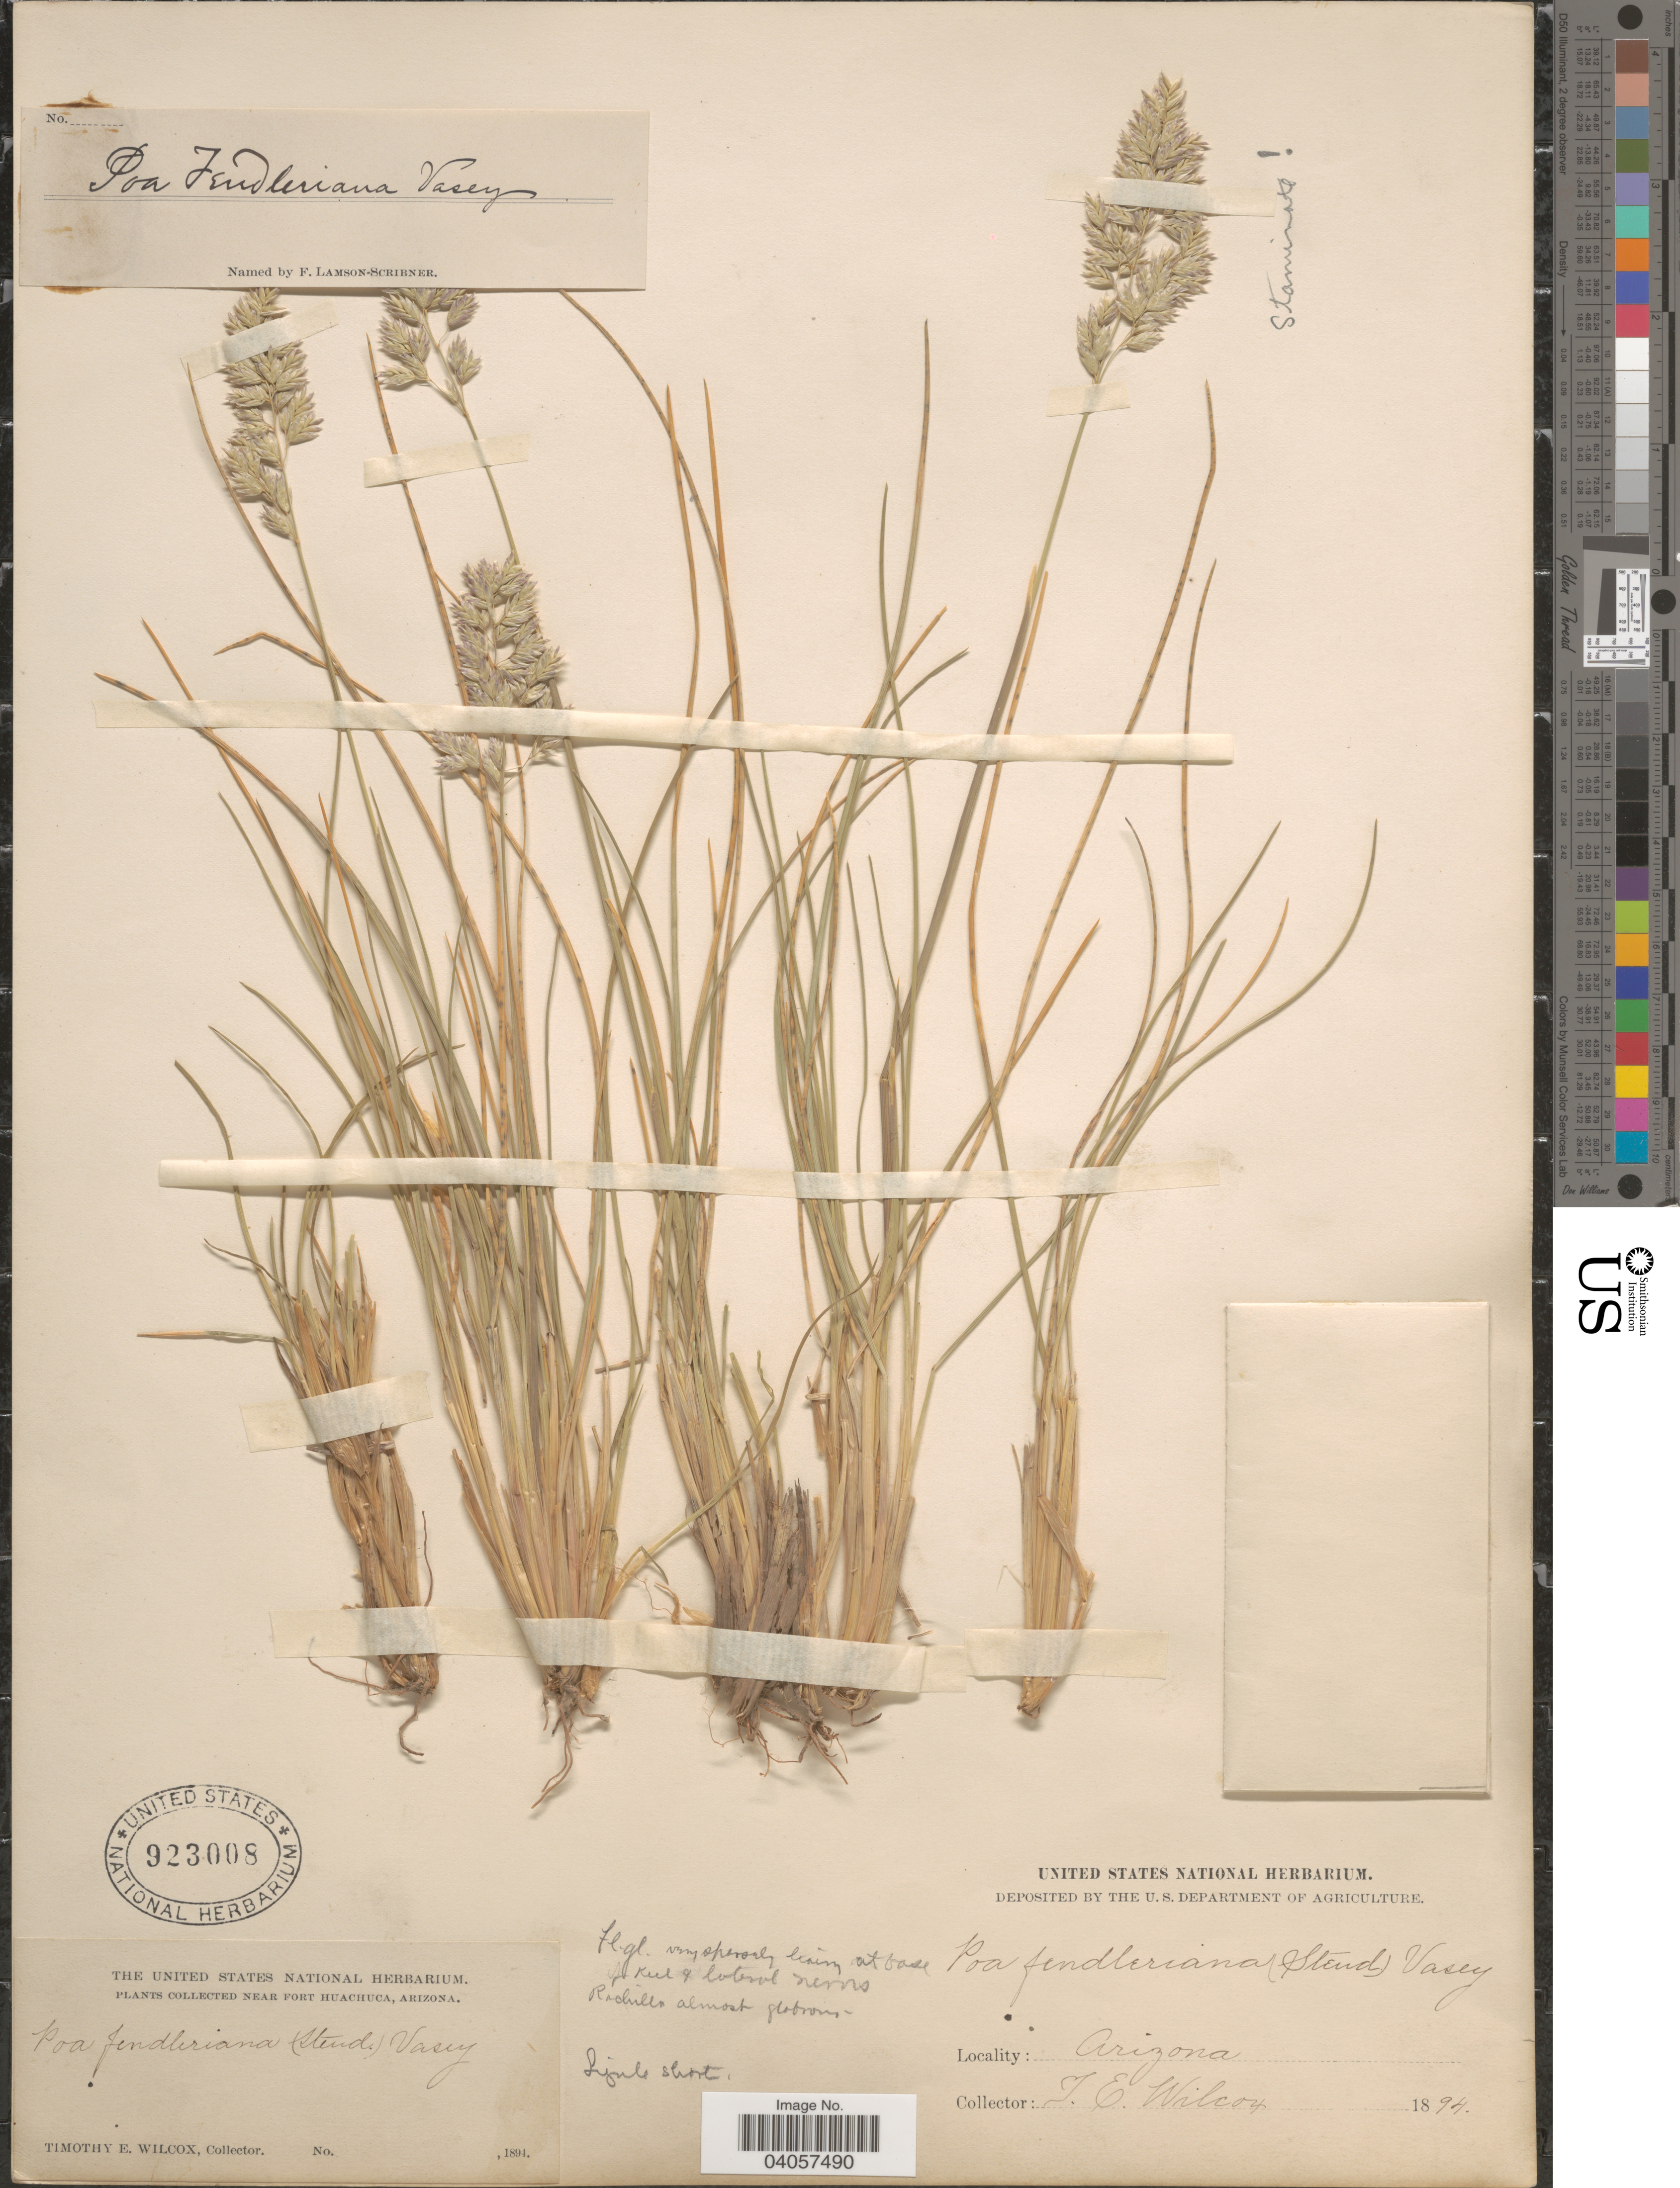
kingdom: Plantae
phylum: Tracheophyta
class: Liliopsida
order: Poales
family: Poaceae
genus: Poa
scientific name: Poa fendleriana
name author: (Steud.) Vasey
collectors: T. E. Wilcox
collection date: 1894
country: United States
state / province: Arizona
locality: Near Fort Huachuca.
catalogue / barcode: US 923008